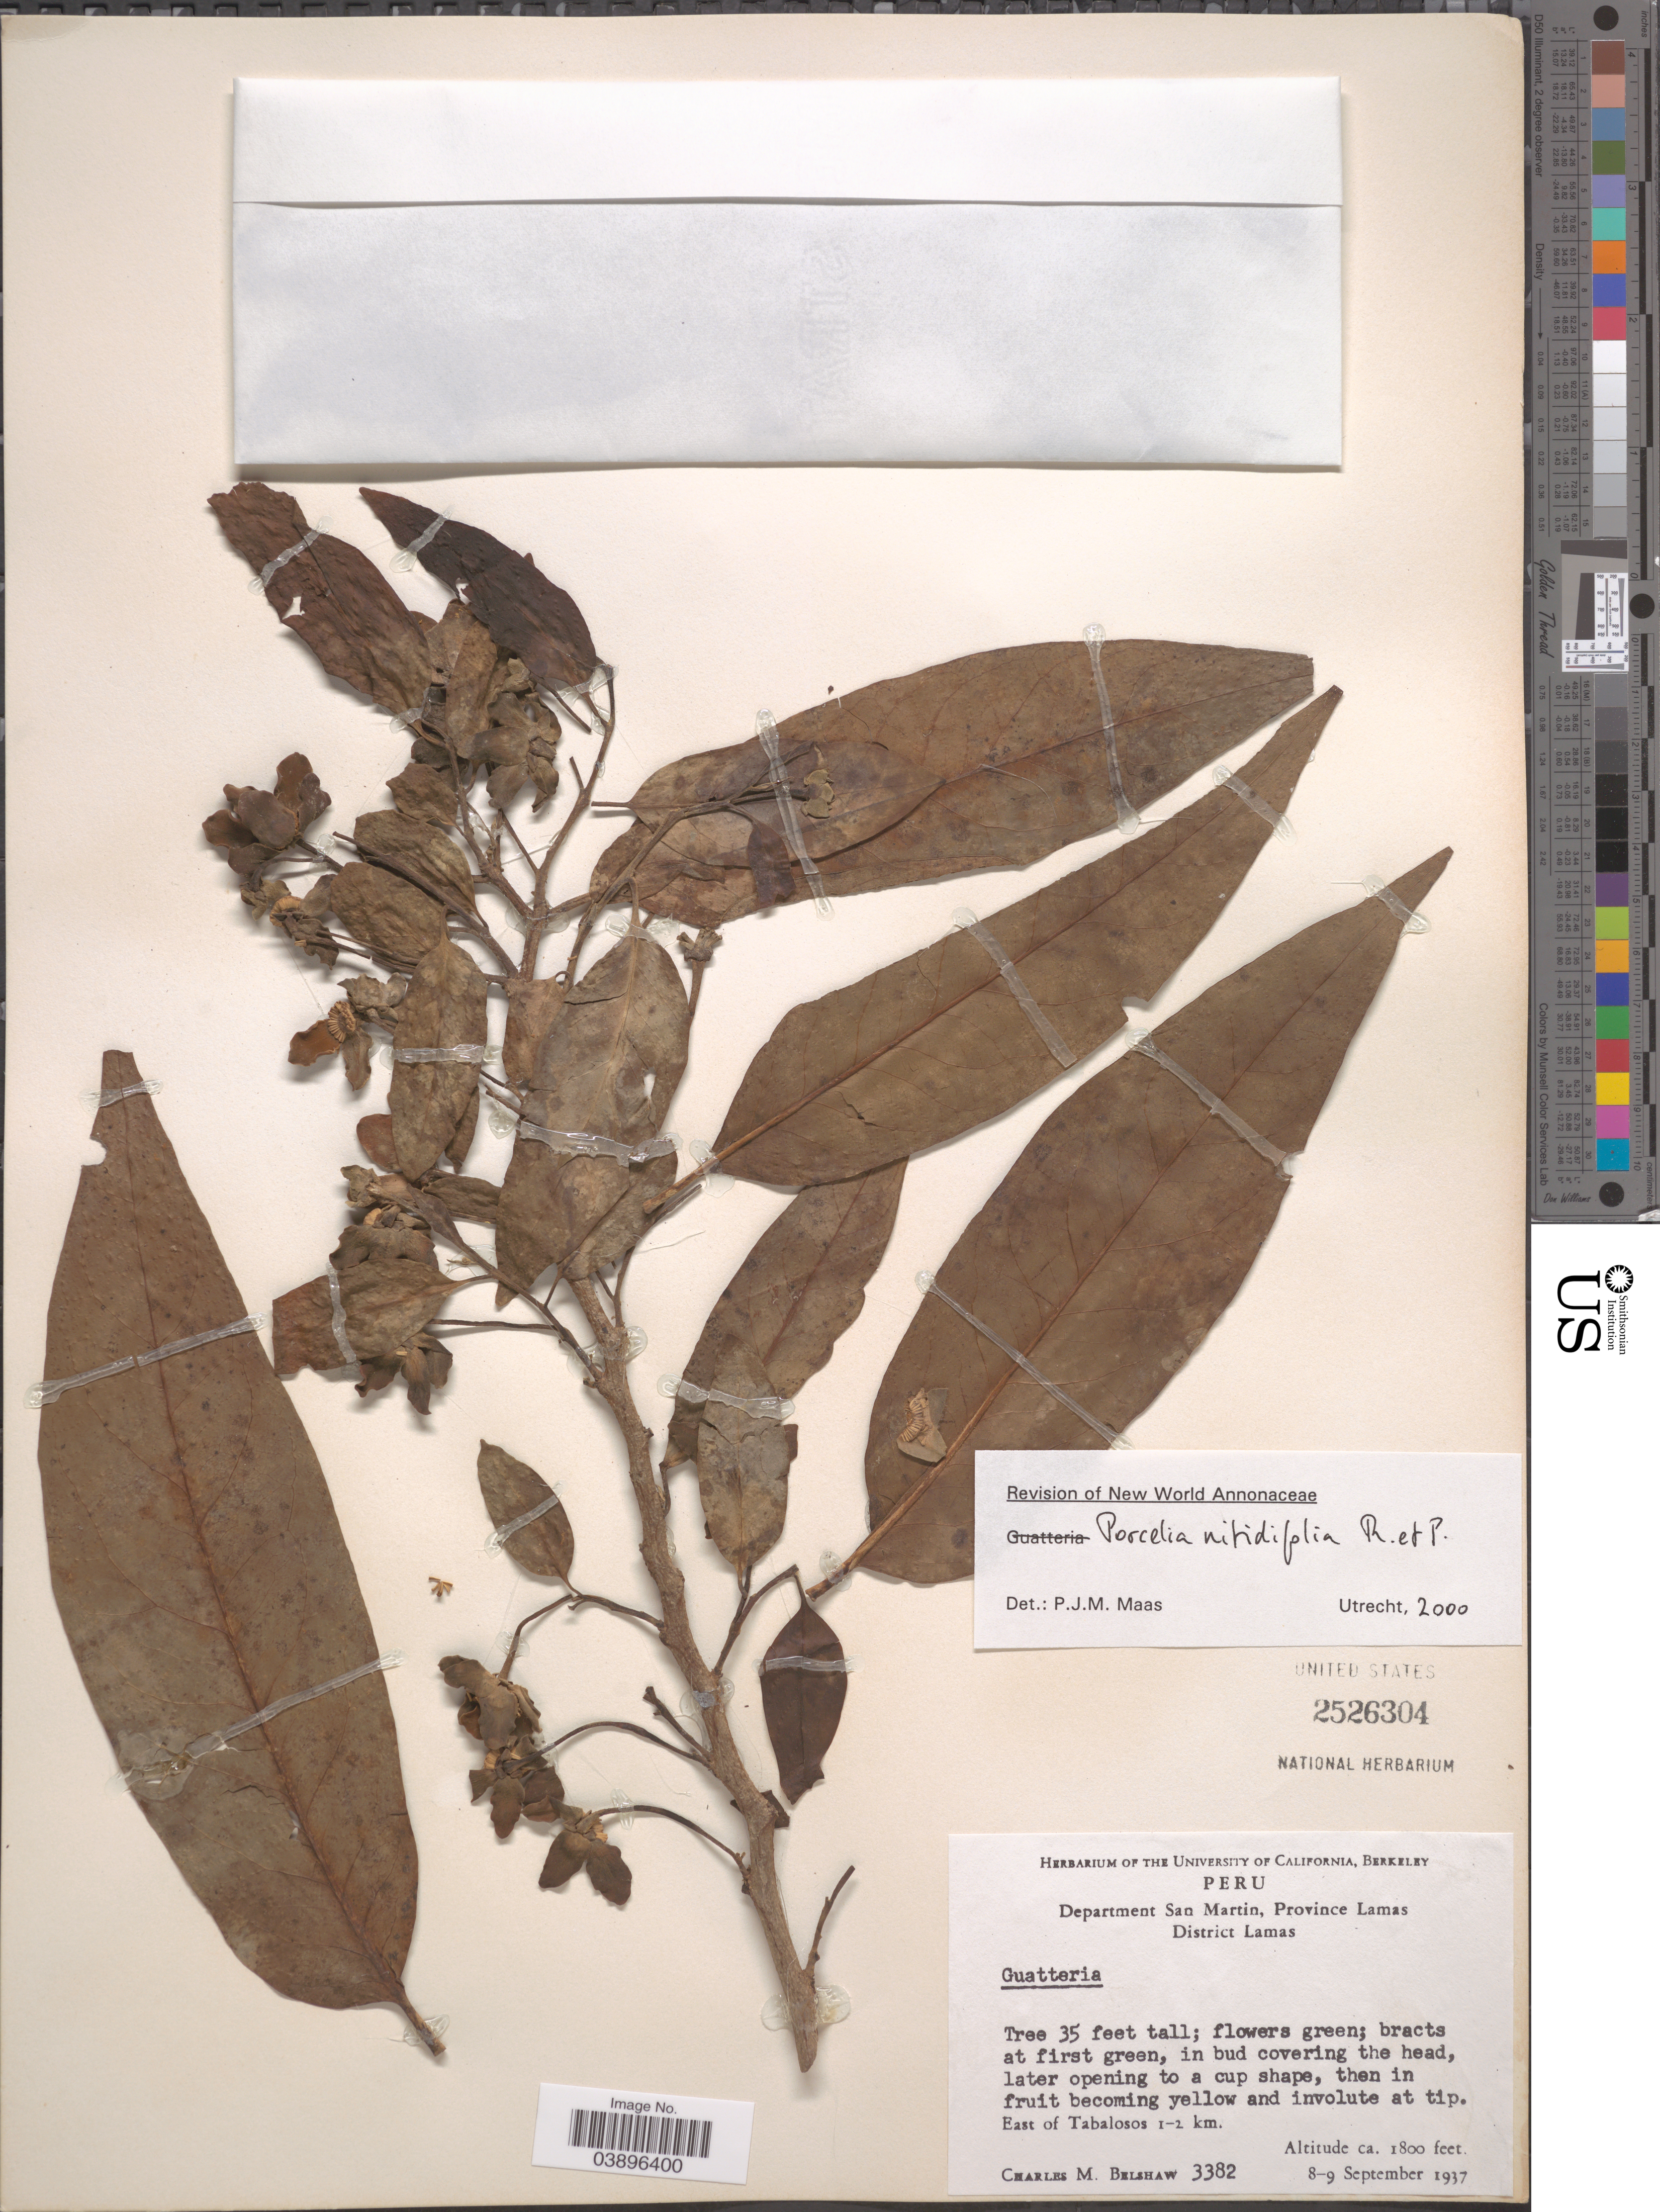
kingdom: Plantae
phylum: Tracheophyta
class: Magnoliopsida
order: Magnoliales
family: Annonaceae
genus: Porcelia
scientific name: Porcelia nitidifolia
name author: Ruiz & Pav.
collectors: C. Shaw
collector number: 3382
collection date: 1937-09-08/1937-09-09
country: Peru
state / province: San Martín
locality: Department San Martin, Province Lamas, District Lamas. East of Tabalosos 1-2 km.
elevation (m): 549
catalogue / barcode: US 2526304